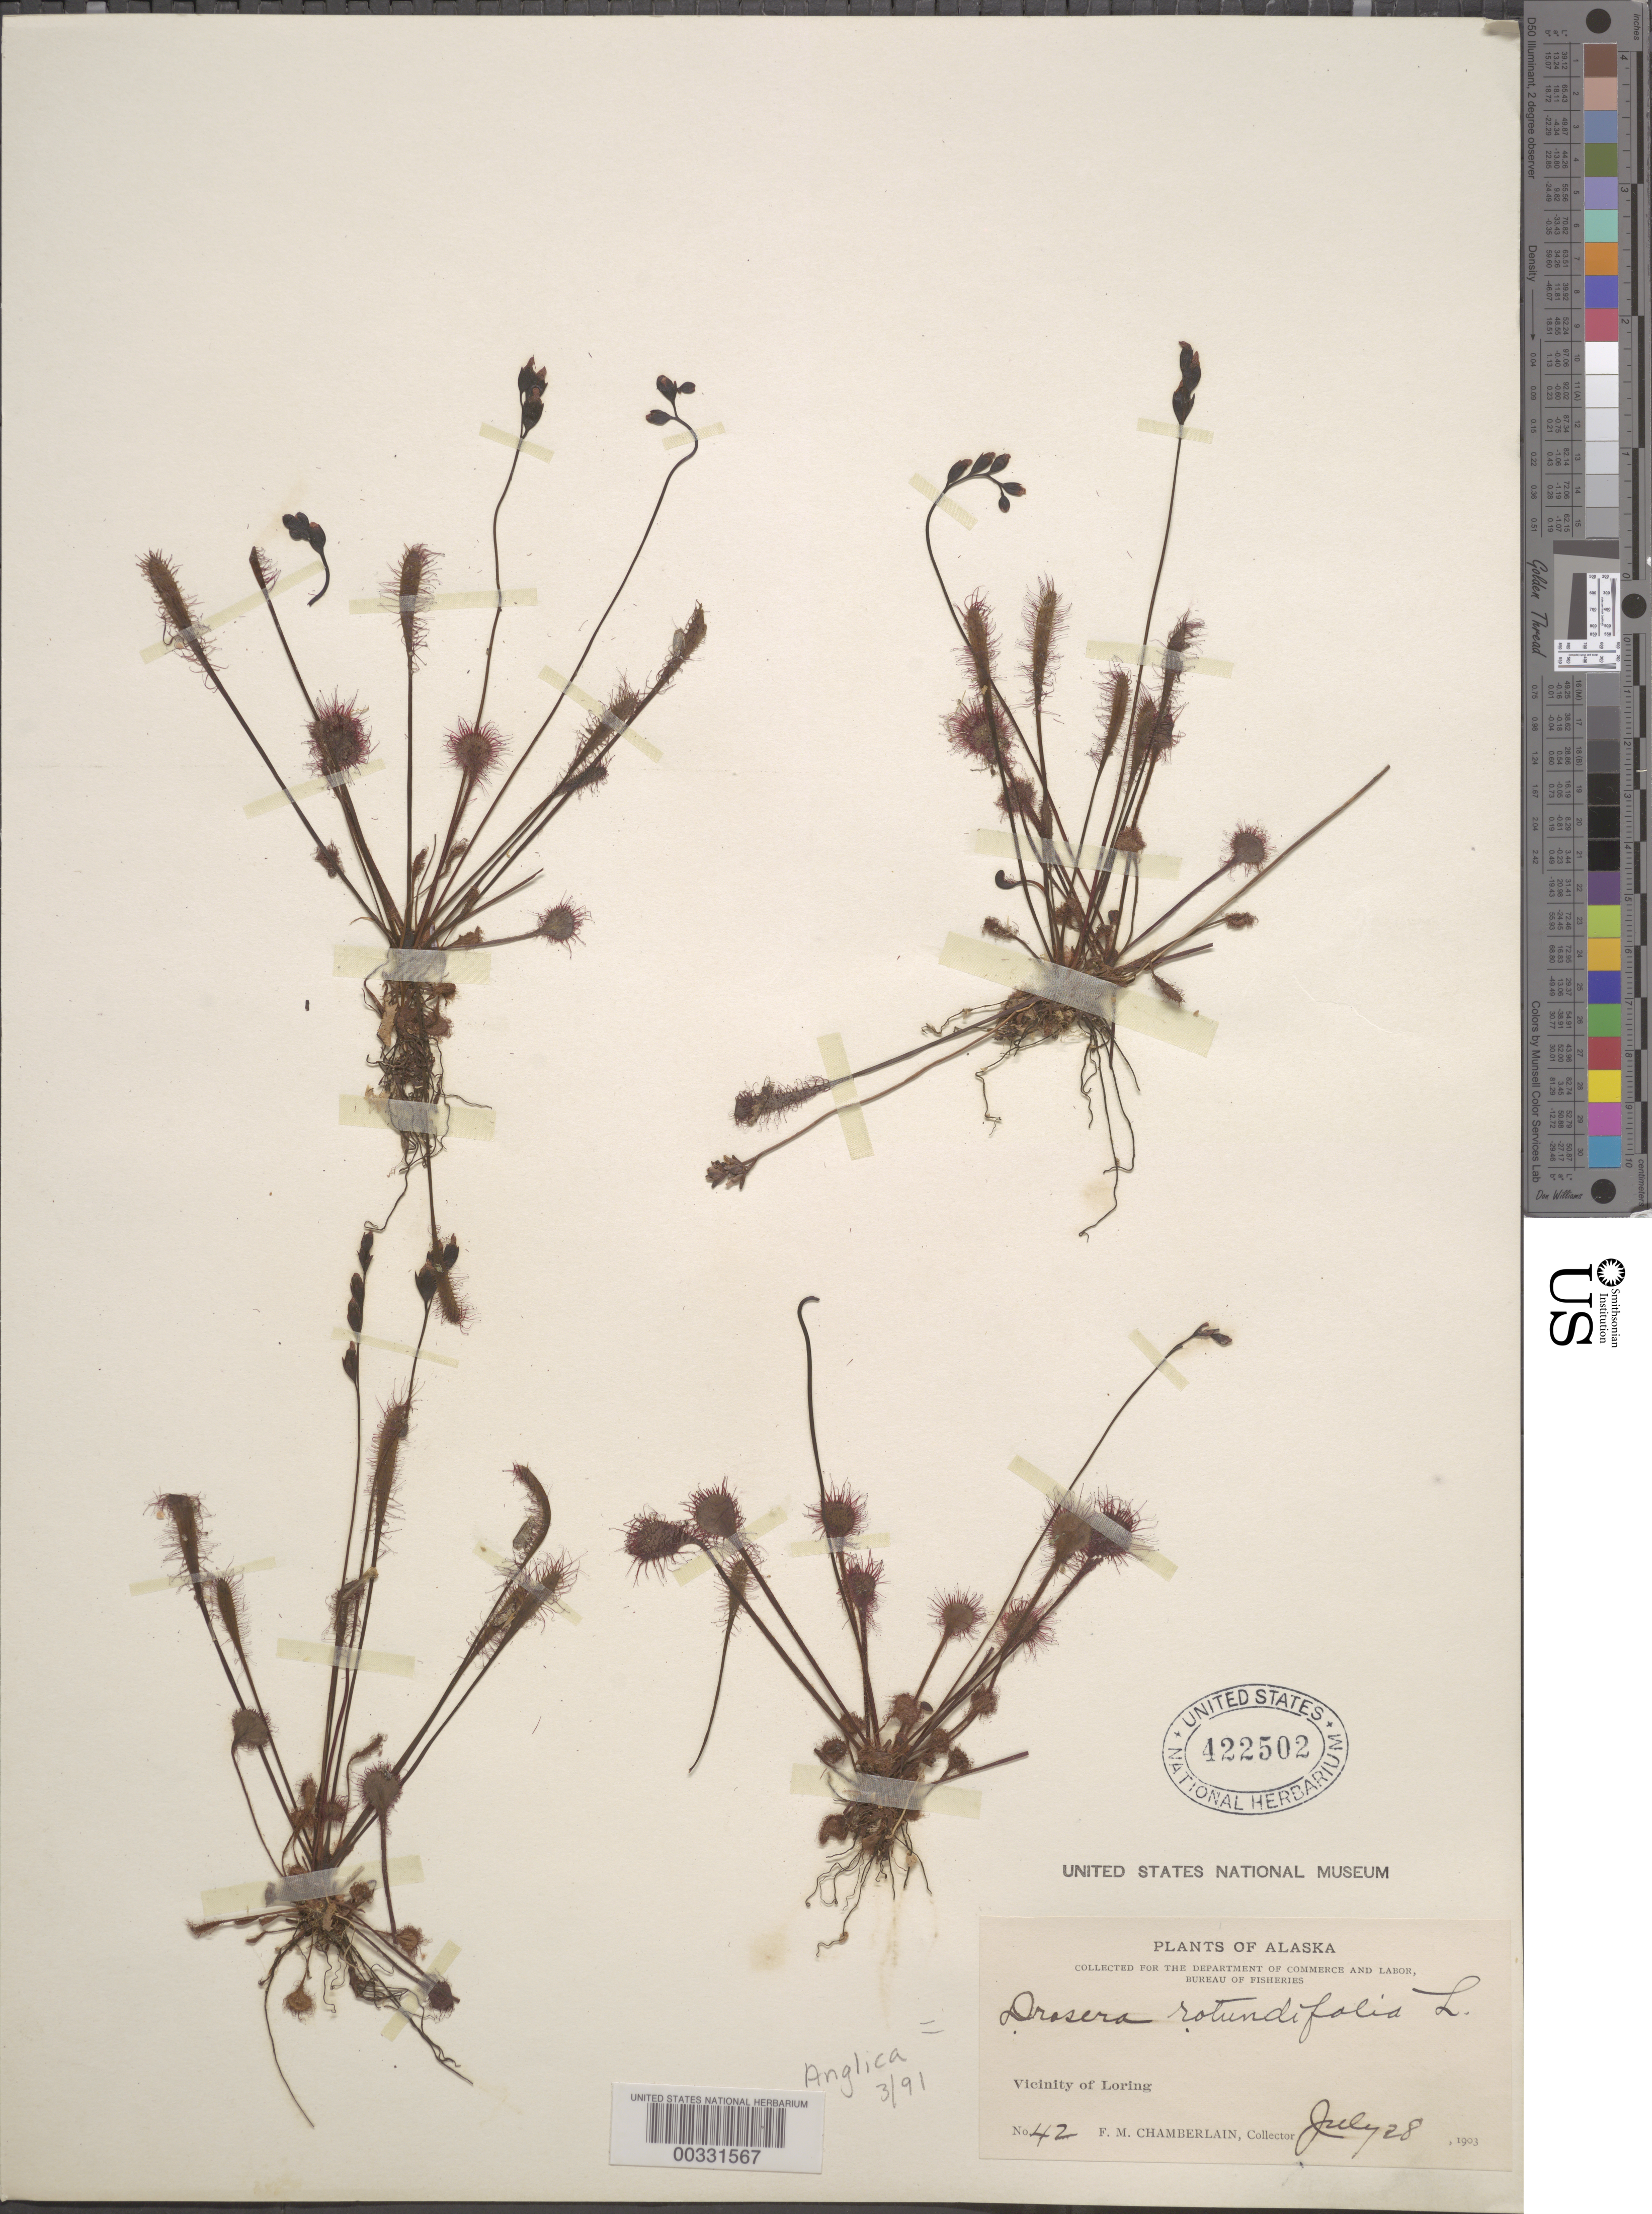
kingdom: Plantae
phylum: Tracheophyta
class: Magnoliopsida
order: Caryophyllales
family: Droseraceae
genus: Drosera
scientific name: Drosera anglica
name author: Huds.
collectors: F. Chamberlain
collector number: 42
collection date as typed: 28 Jul 1903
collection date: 1903-07-28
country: United States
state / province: Alaska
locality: Loring, vicinity of.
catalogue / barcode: US 422502